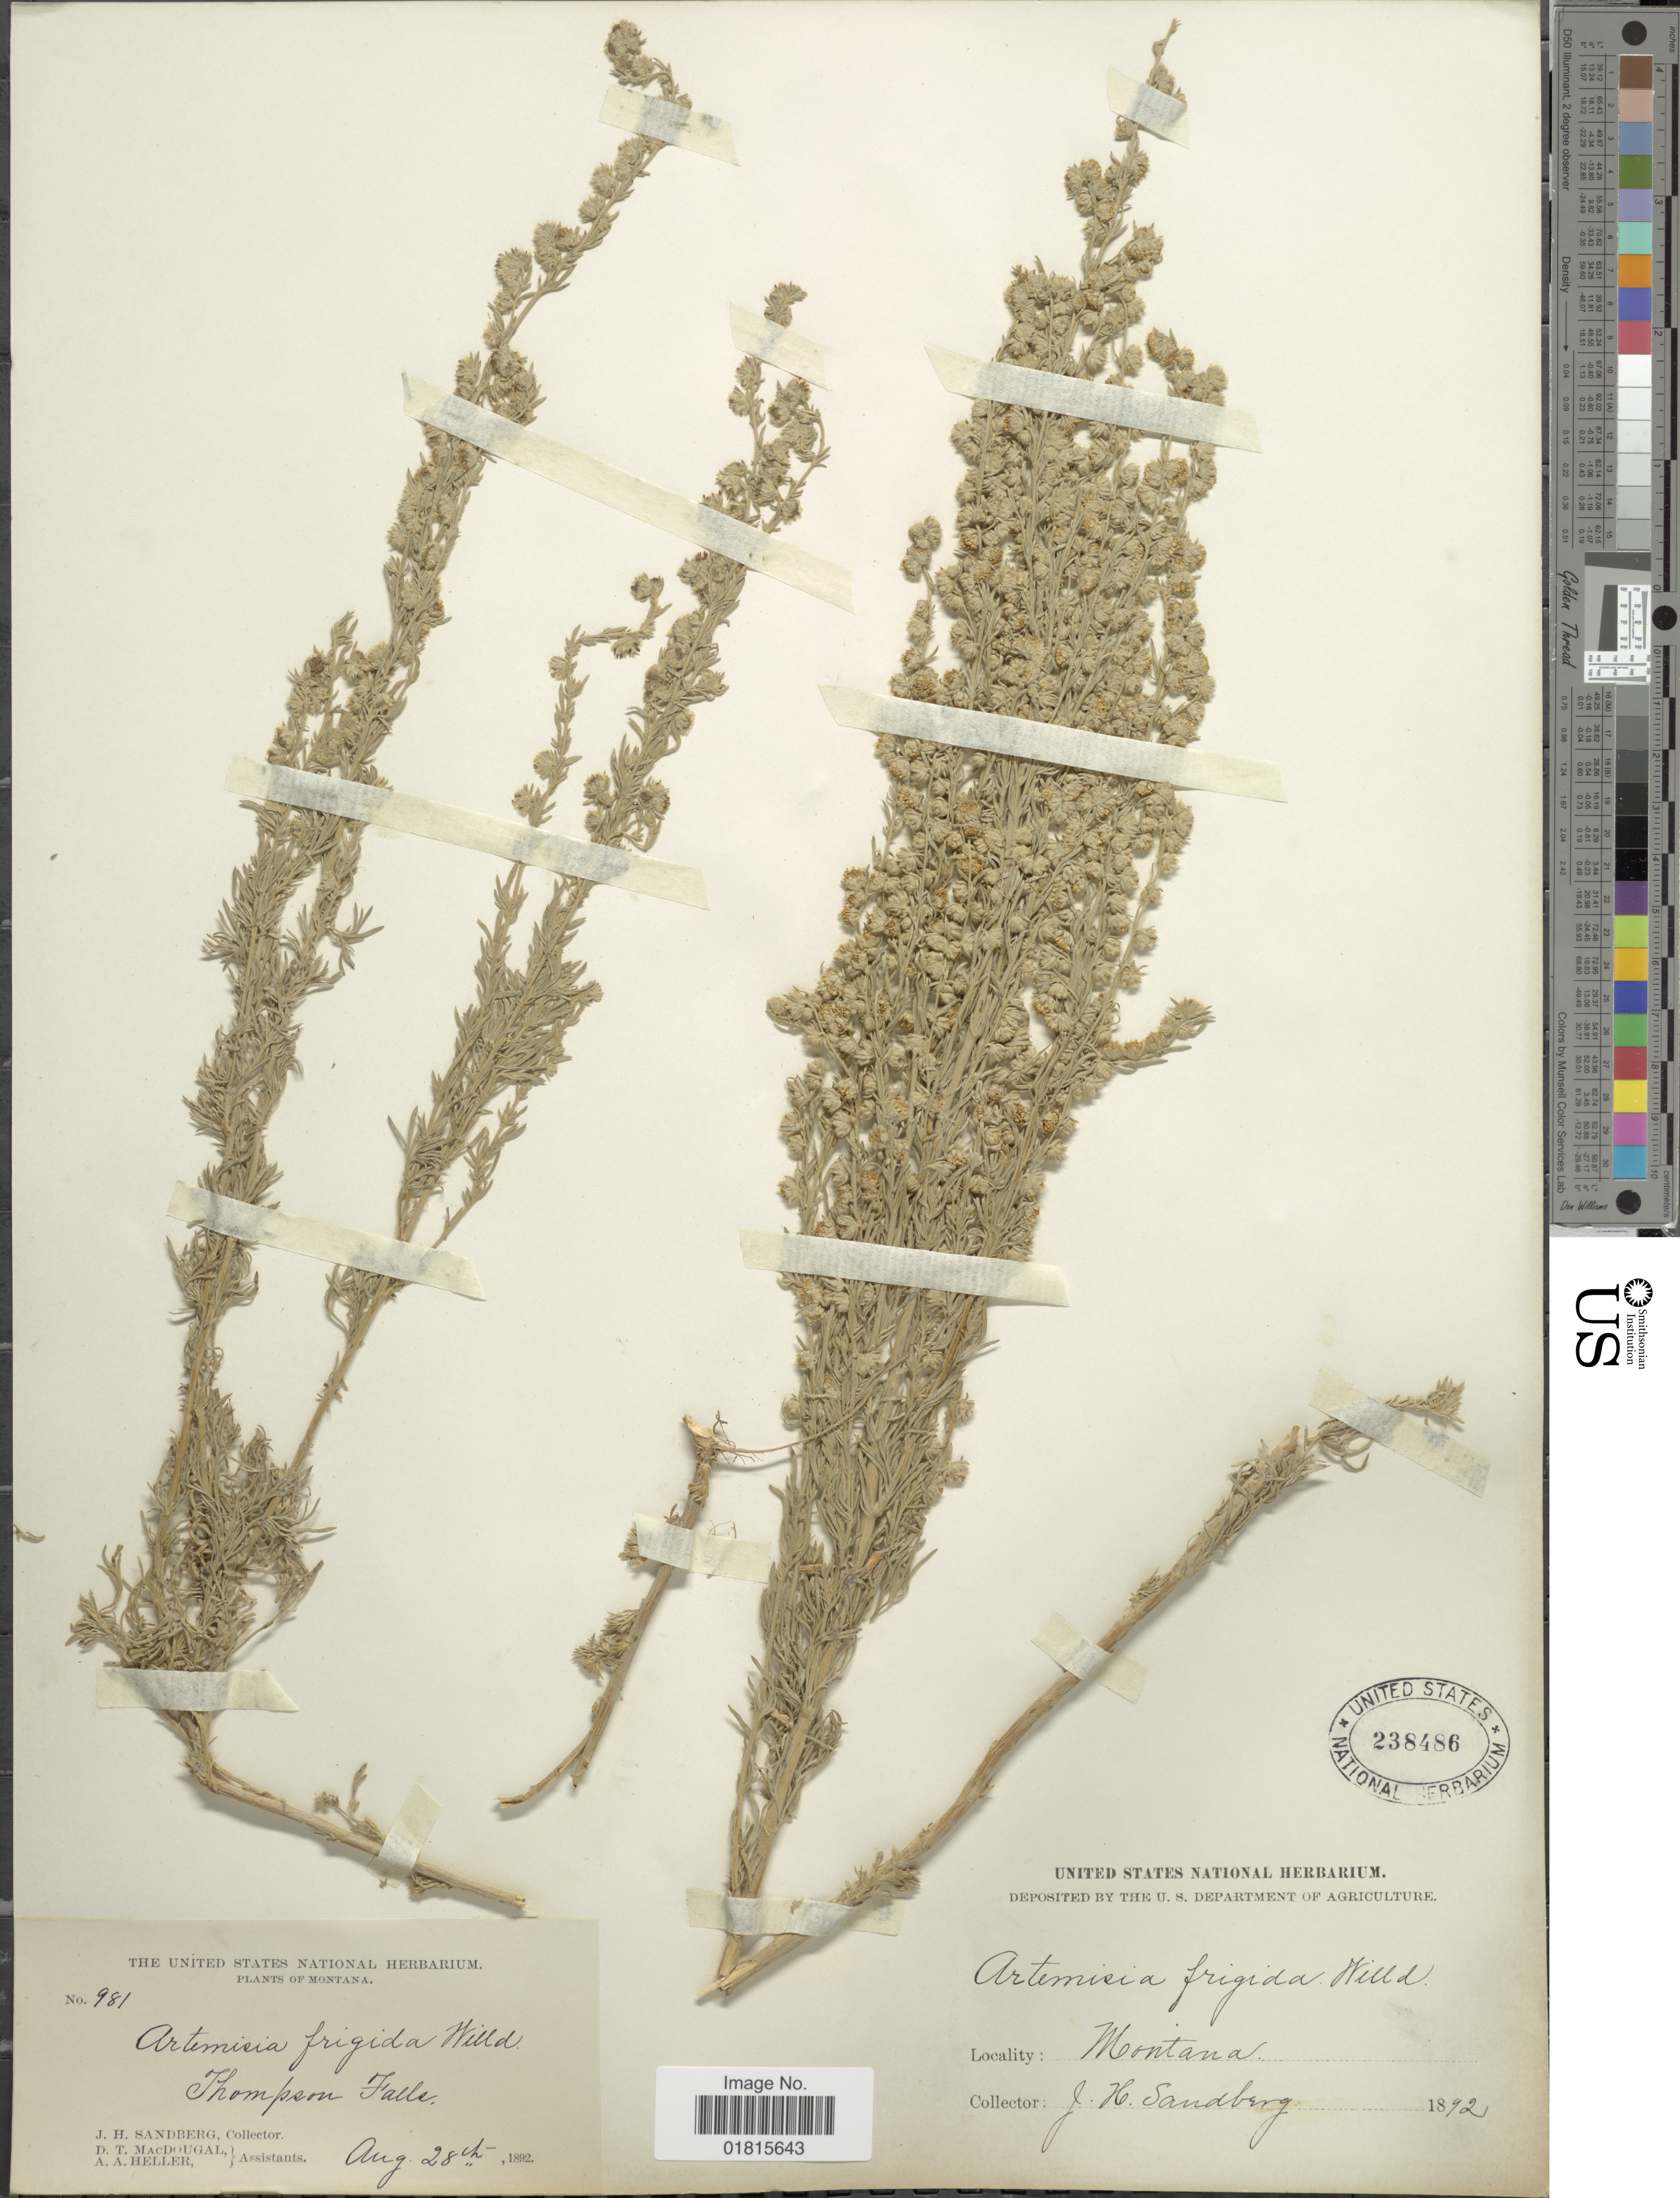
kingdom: Plantae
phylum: Tracheophyta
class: Magnoliopsida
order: Asterales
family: Asteraceae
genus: Artemisia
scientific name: Artemisia frigida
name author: Willd.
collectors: J. H. Sandberg, D. T. MacDougal & A. A. Heller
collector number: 981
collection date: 1892-08-28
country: United States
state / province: Montana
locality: Thompson Falls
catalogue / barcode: US 238486